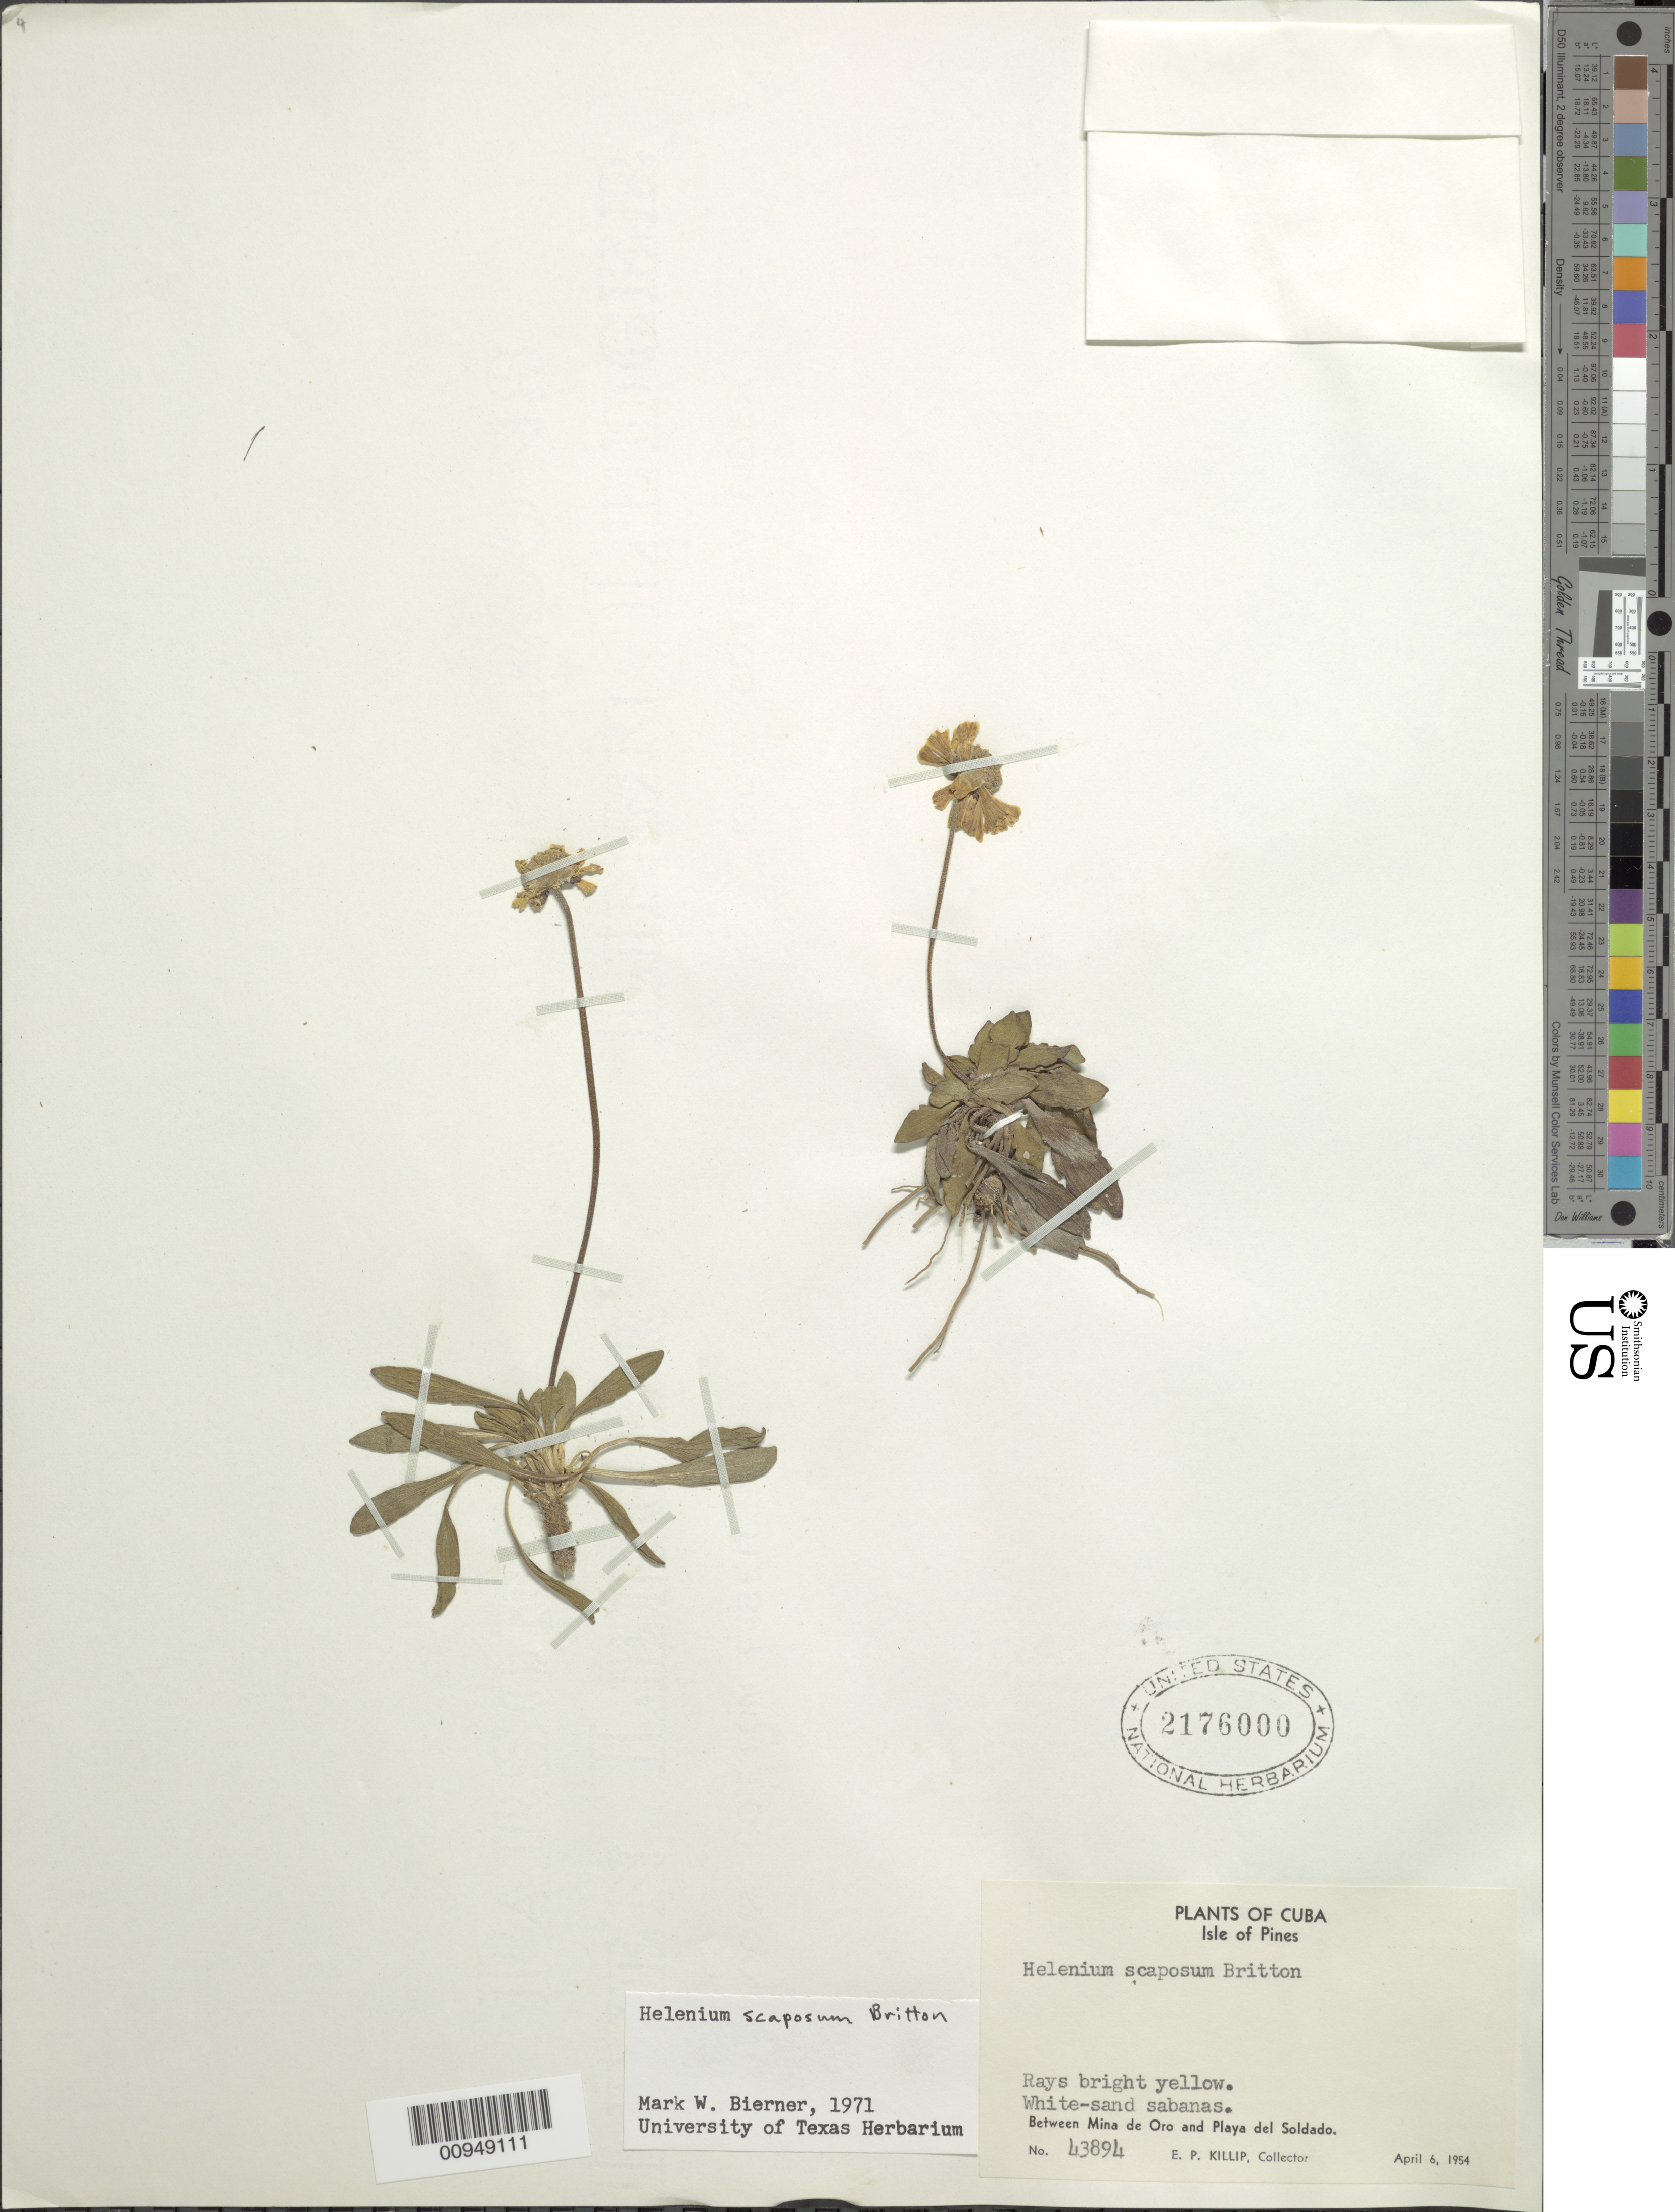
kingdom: Plantae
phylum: Tracheophyta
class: Magnoliopsida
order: Asterales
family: Asteraceae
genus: Helenium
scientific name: Helenium scaposum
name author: Britton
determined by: Bierner, M. W.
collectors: E. P. Killip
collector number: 43894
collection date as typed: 06 Apr 1954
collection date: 1954-04-06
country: Cuba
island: Isla de la Juventud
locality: Isle of Pines, between Mina de Oro and Playa del Soldado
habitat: white-sand savannas.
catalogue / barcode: US 2176000